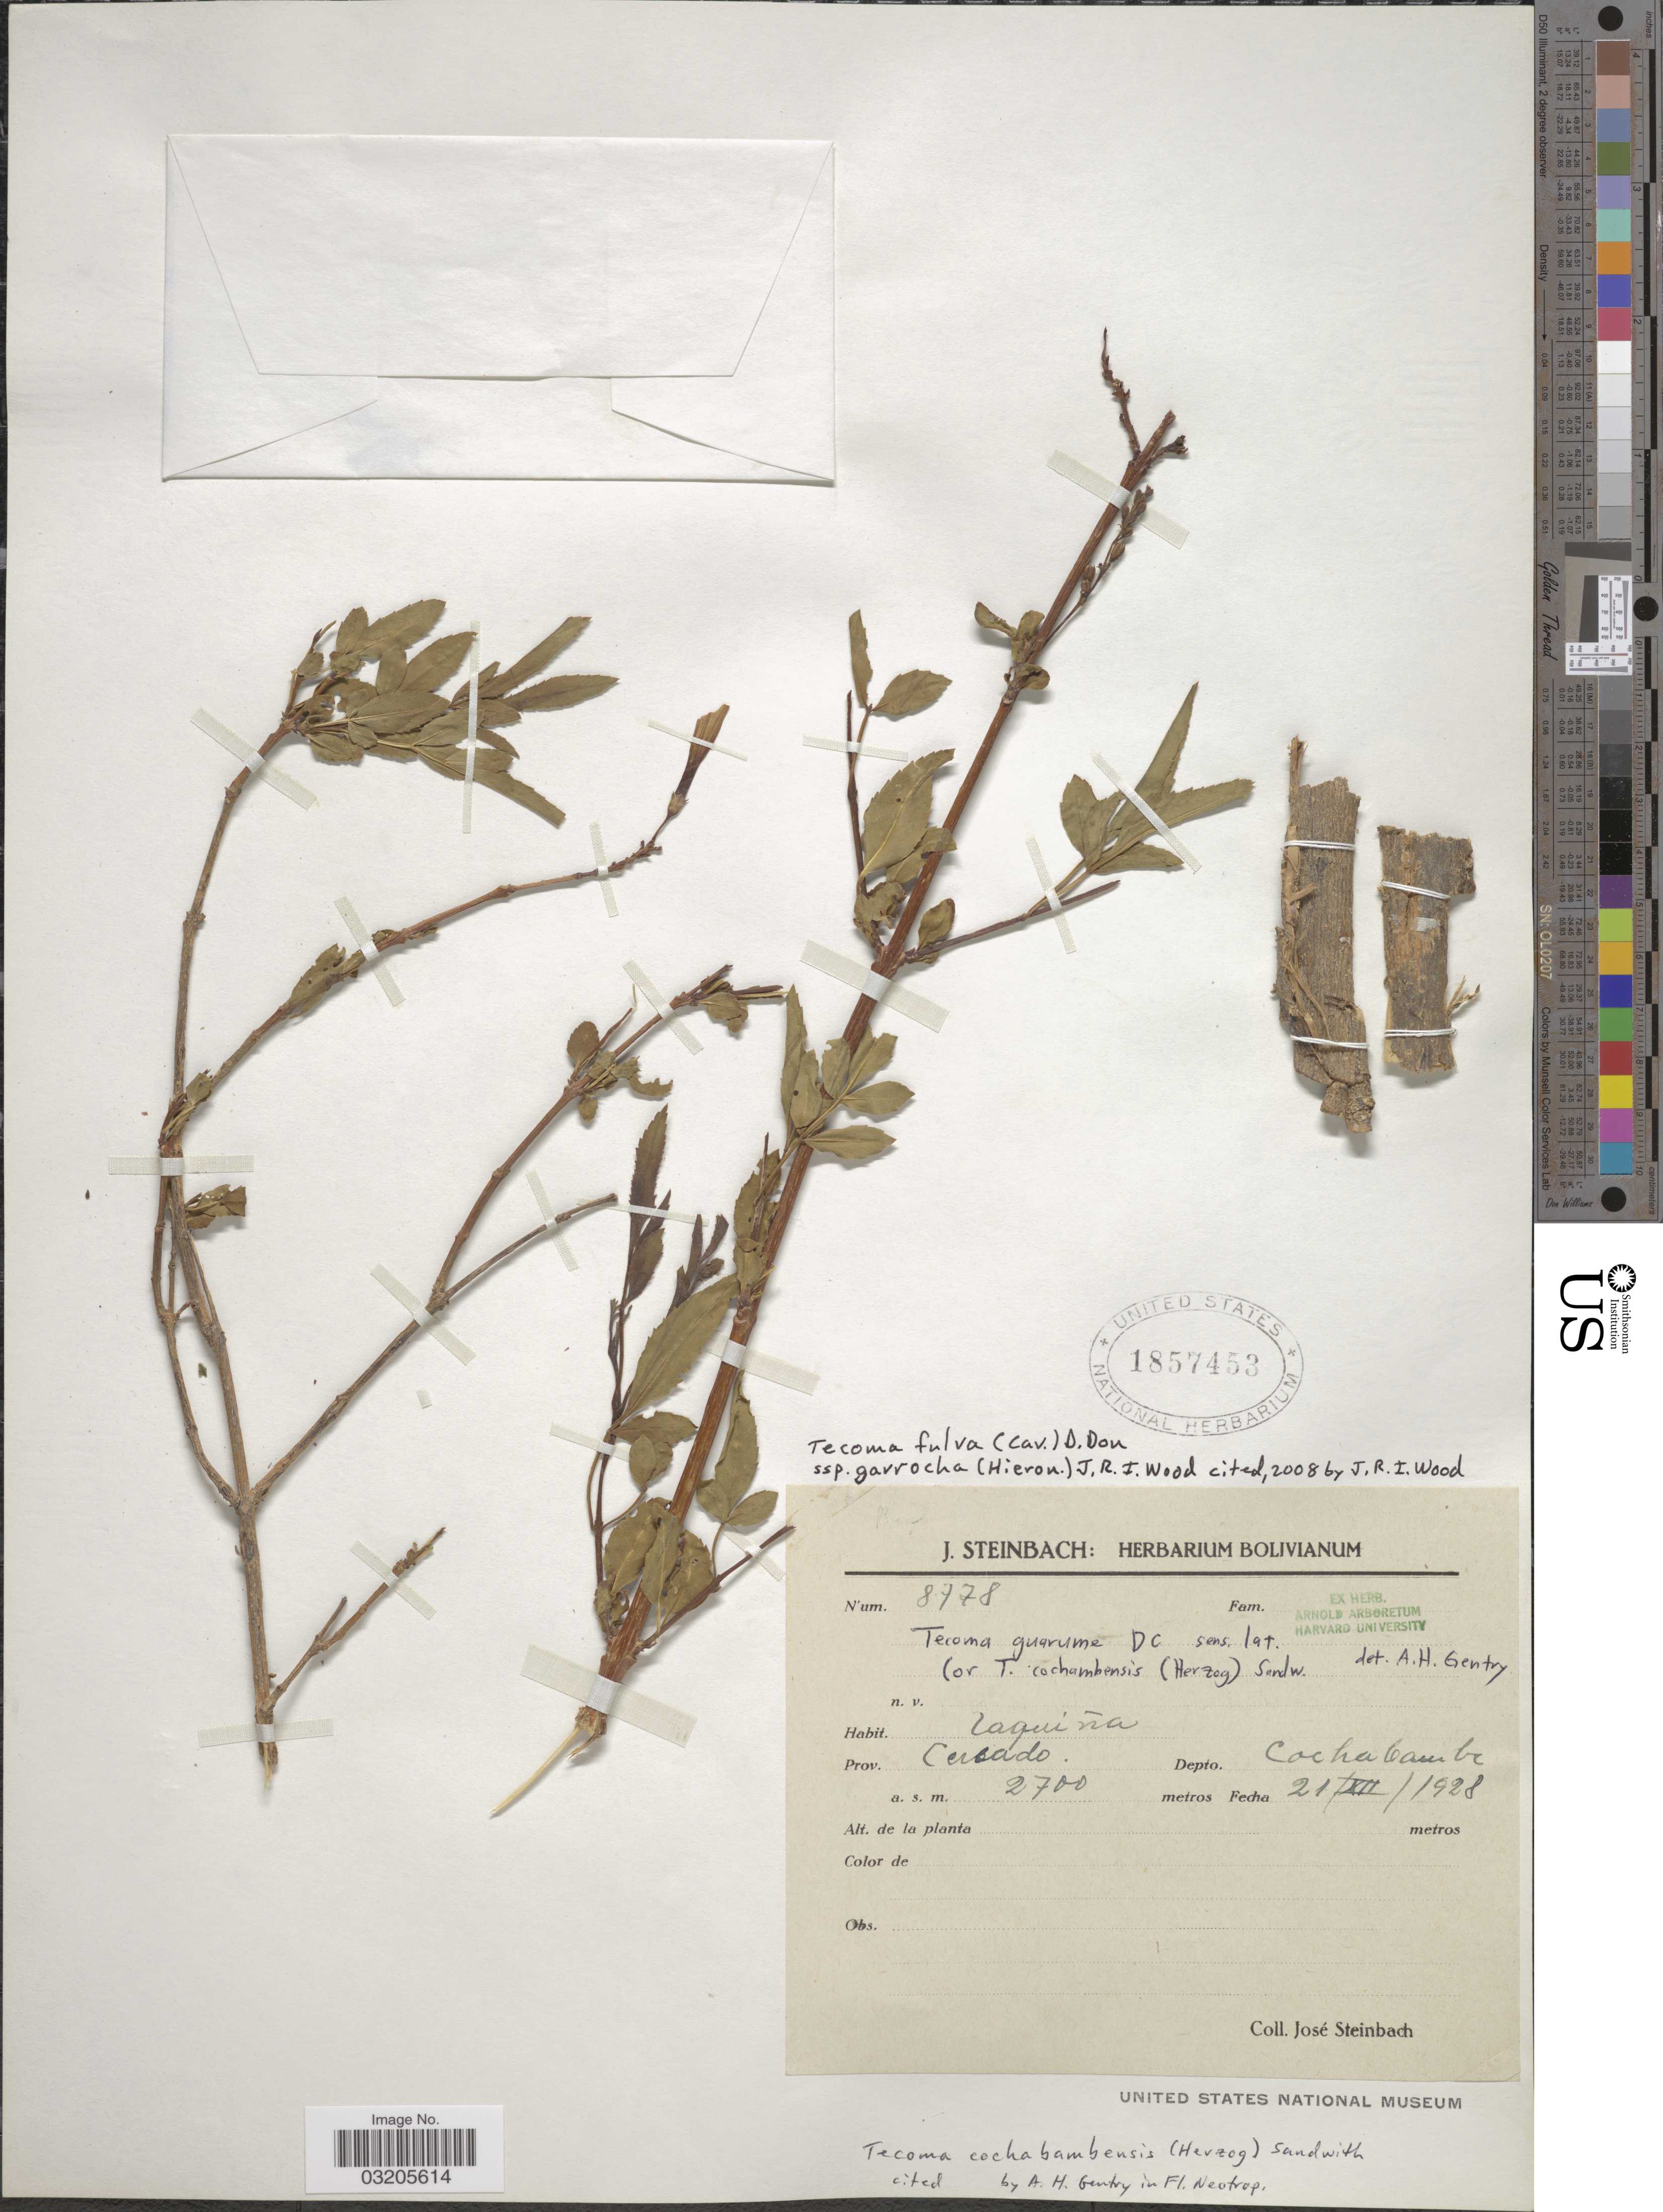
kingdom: Plantae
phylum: Tracheophyta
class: Magnoliopsida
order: Lamiales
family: Bignoniaceae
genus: Tecoma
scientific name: Tecoma stans subsp. garrocha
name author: J.R.I. Wood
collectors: J. Steinbach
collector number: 8778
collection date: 1928-12-21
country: Bolivia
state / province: Cochabamba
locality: Taquina Prov. Cercado. Depto. Cochabamba.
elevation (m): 2700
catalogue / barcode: US 1857453